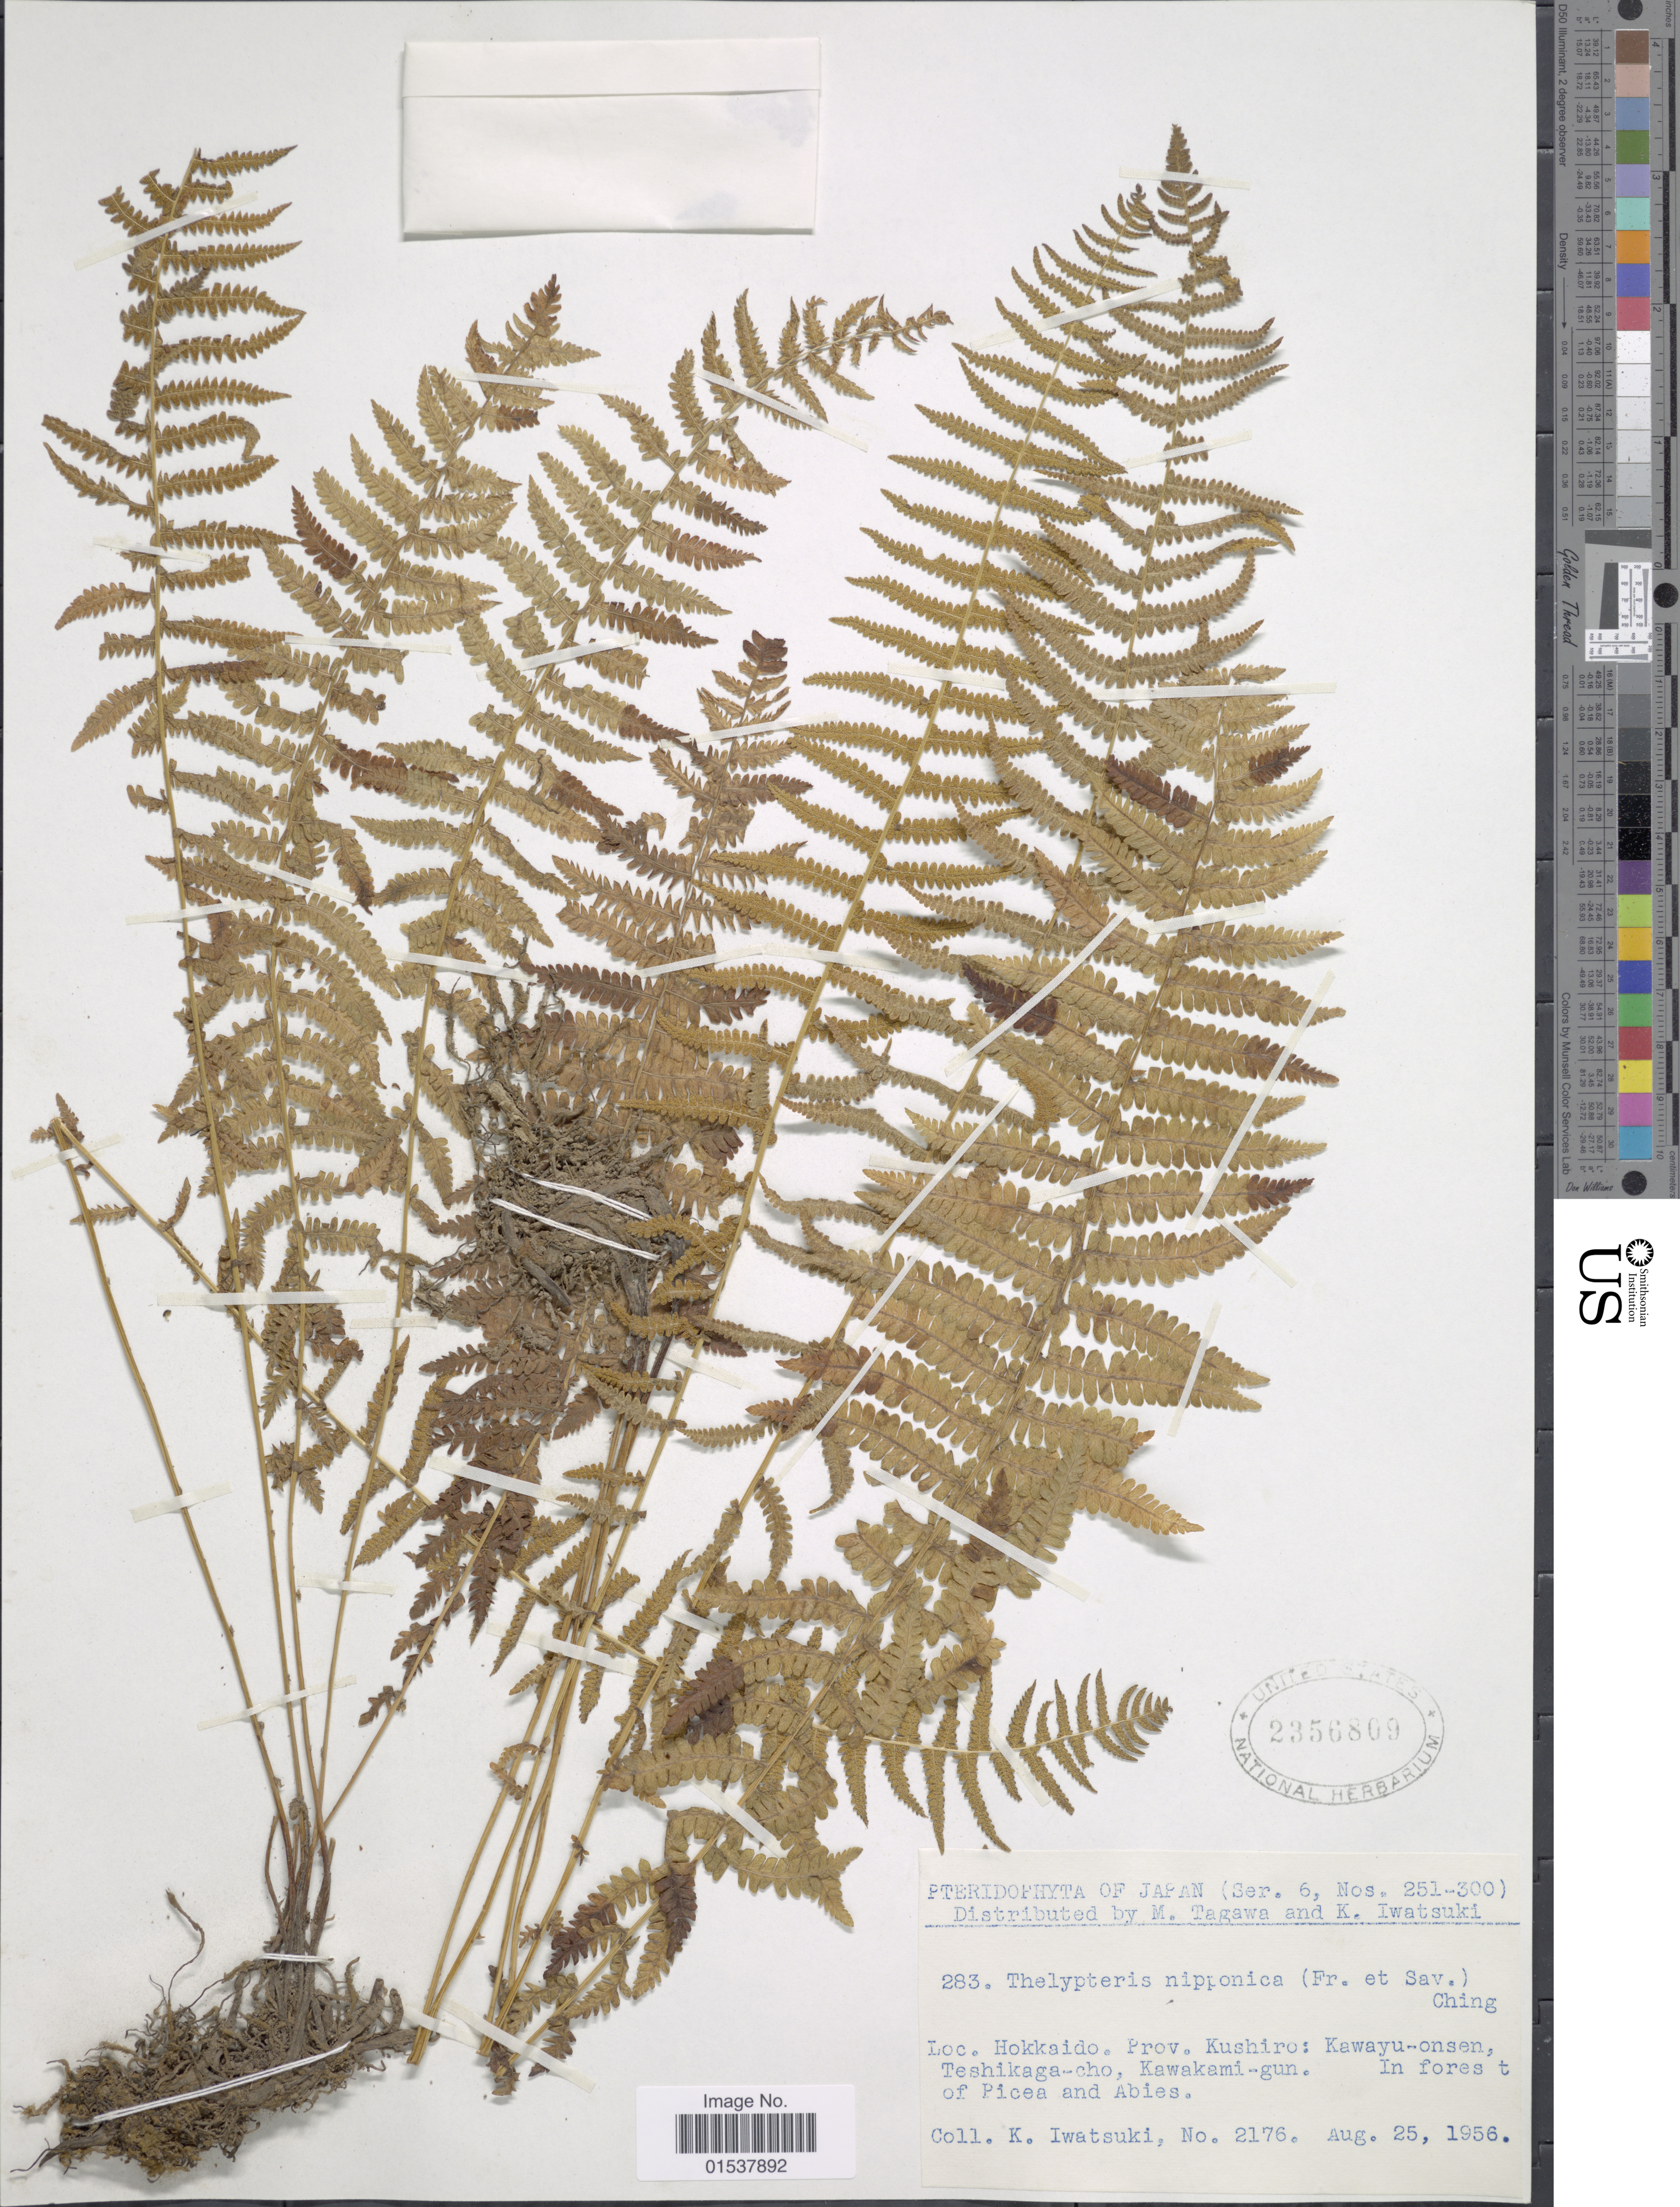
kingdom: Plantae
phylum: Tracheophyta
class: Polypodiopsida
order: Polypodiales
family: Thelypteridaceae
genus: Parathelypteris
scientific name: Parathelypteris nipponica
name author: (Franch. & Sav.) Ching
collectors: K. Iwatsuki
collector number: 2176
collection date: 1956-08-25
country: Japan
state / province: Hokkaidō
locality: Hokkaido. Prrov. Kushiro: Kawayu-onsen, Teshikaga-cho, Kawakami-gun, in forest of Picea and Abies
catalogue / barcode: US 2356809